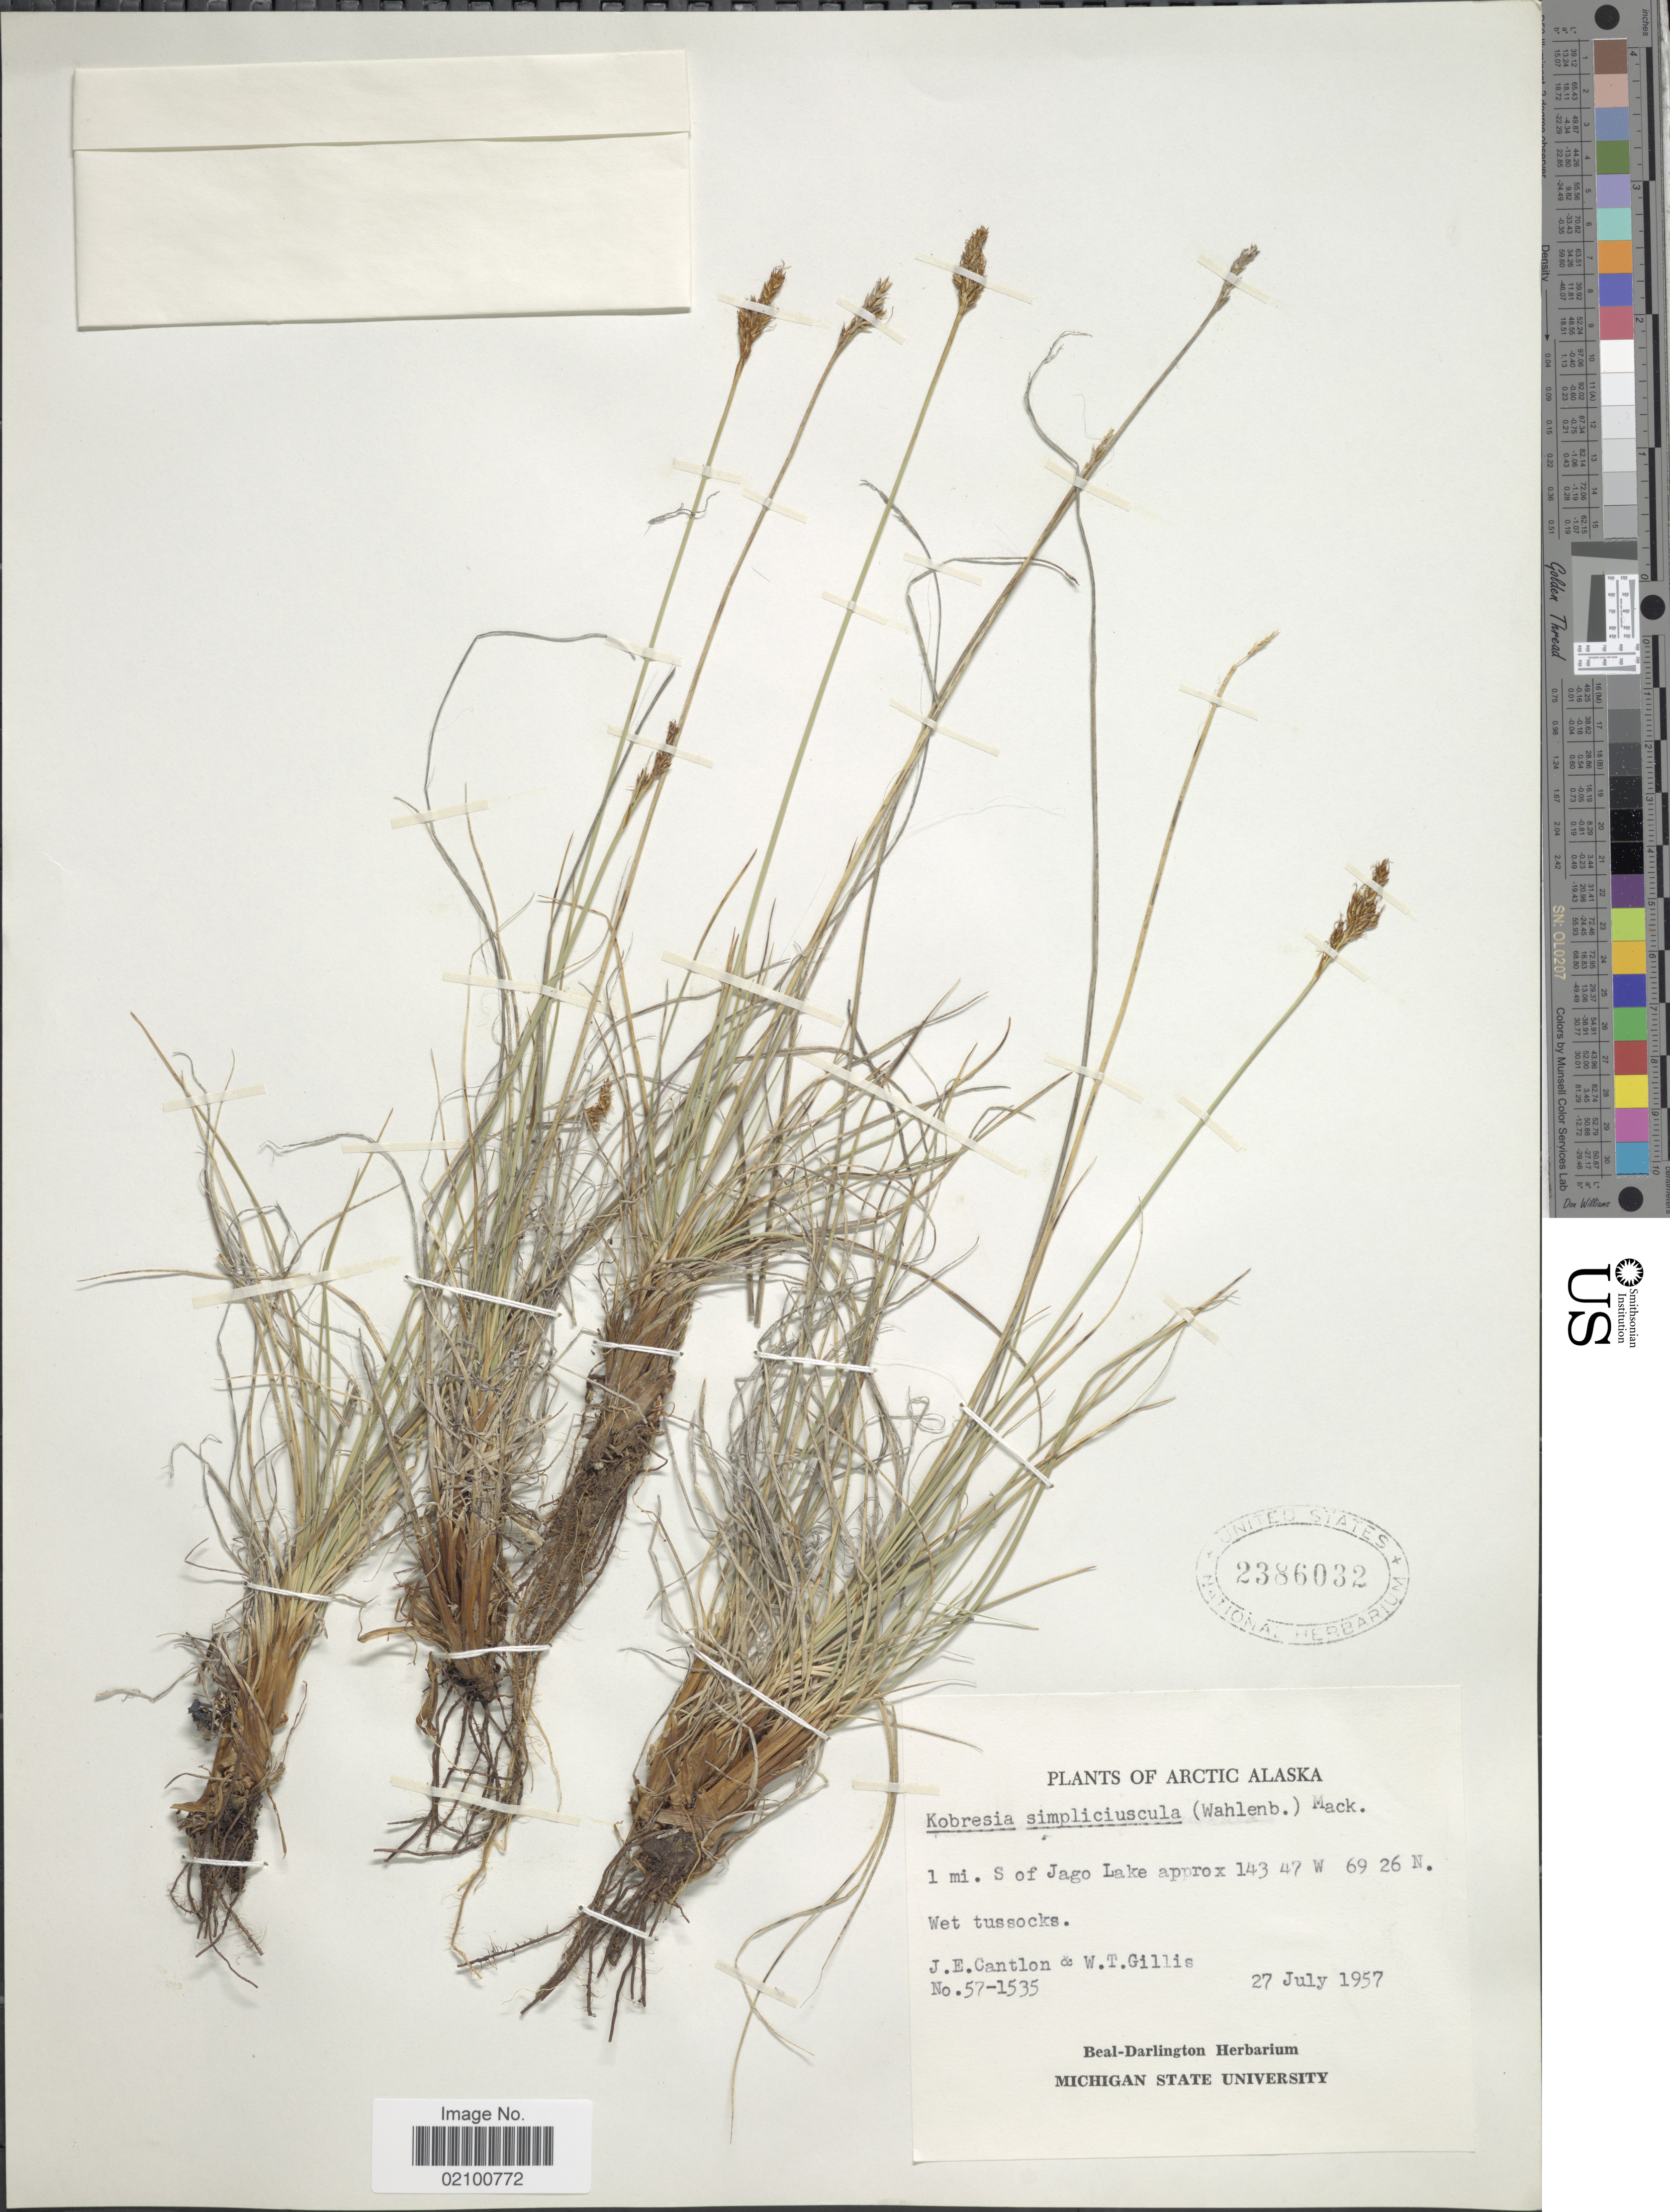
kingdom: Plantae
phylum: Tracheophyta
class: Liliopsida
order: Poales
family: Cyperaceae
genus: Carex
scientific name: Carex simpliciuscula subsp. simpliciuscula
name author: Wahlenb.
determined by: Strong, M. T., (US), Smithsonian Institution - National Museum of Natural History (UNITED STATES)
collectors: J. Cantlon & W. T. Gillis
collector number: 57-1535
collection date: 1957-07-27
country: United States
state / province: Alaska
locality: Arctic Alaska, 1 mi S of Jago Lake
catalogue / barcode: US 2386032